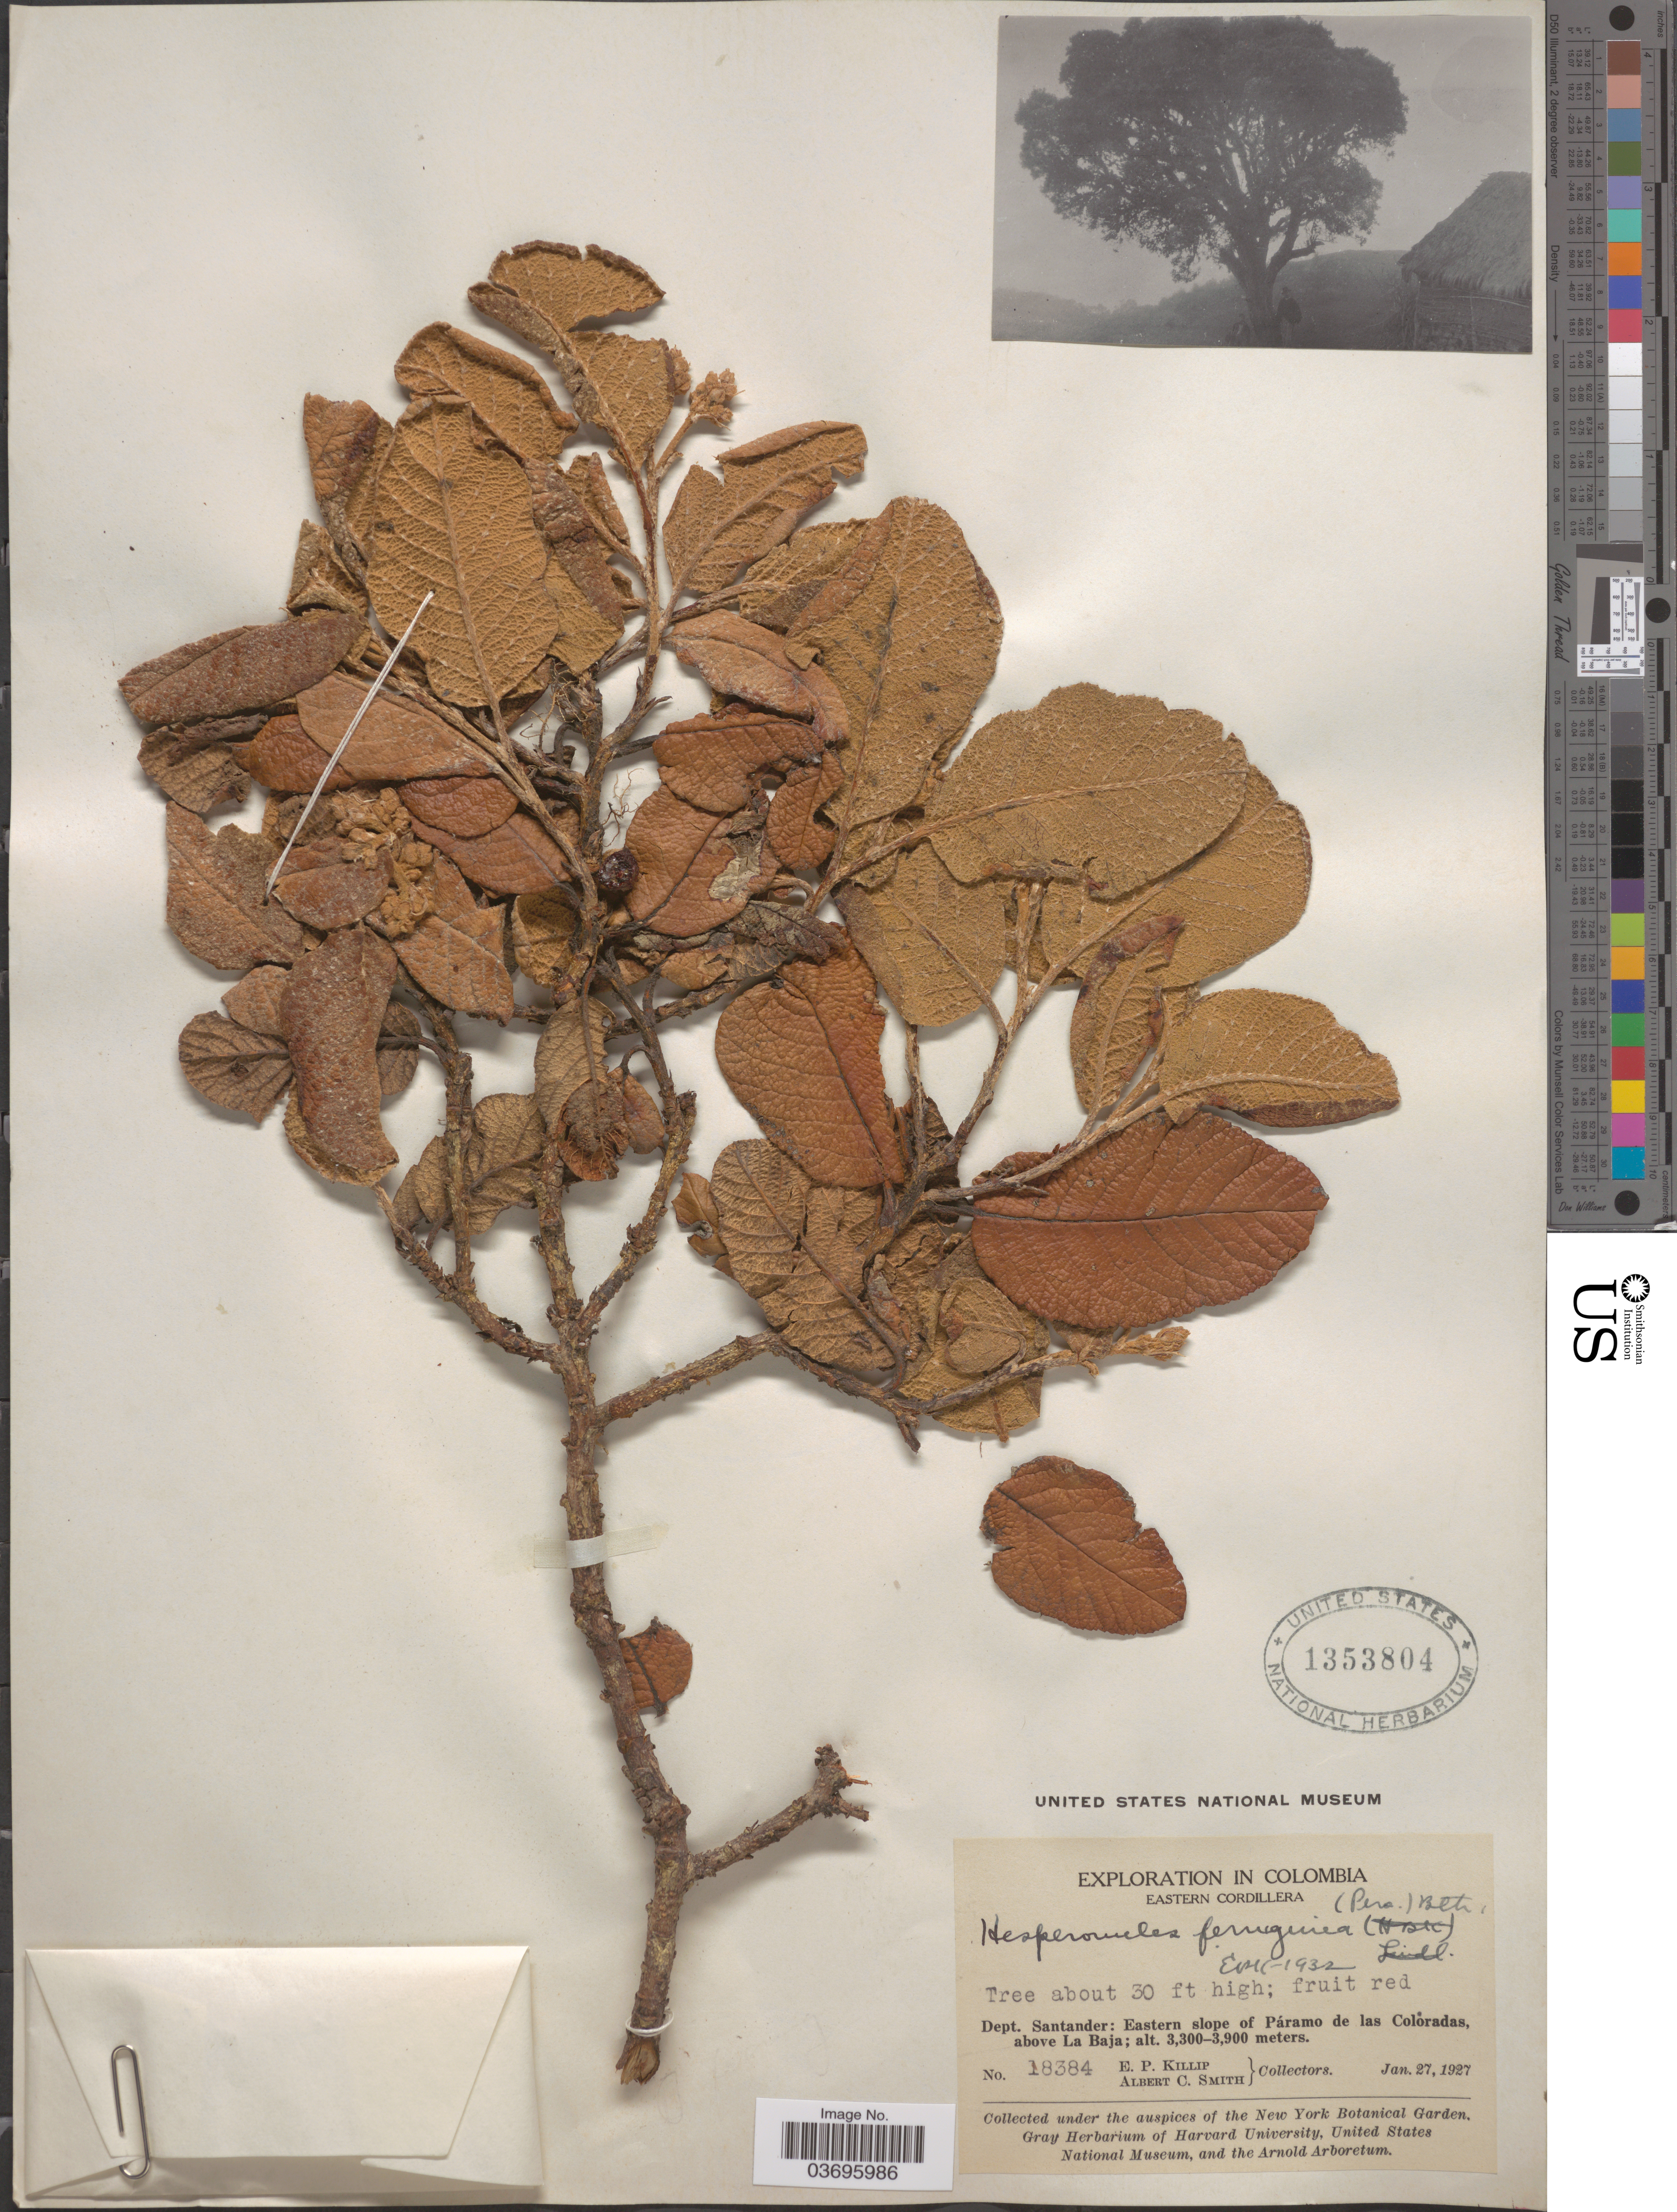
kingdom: Plantae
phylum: Tracheophyta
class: Magnoliopsida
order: Rosales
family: Rosaceae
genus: Hesperomeles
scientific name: Hesperomeles ferruginea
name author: (Juss. ex Pers.) Benth.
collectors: E. P. Killip & A. C. Smith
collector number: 18384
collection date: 1927-01-27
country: Colombia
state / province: Santander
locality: Eastern Cordillera. Dept. Santander: Eastern slope of Páramo de las Coloradas, above La Baja.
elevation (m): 3300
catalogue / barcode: US 1353804